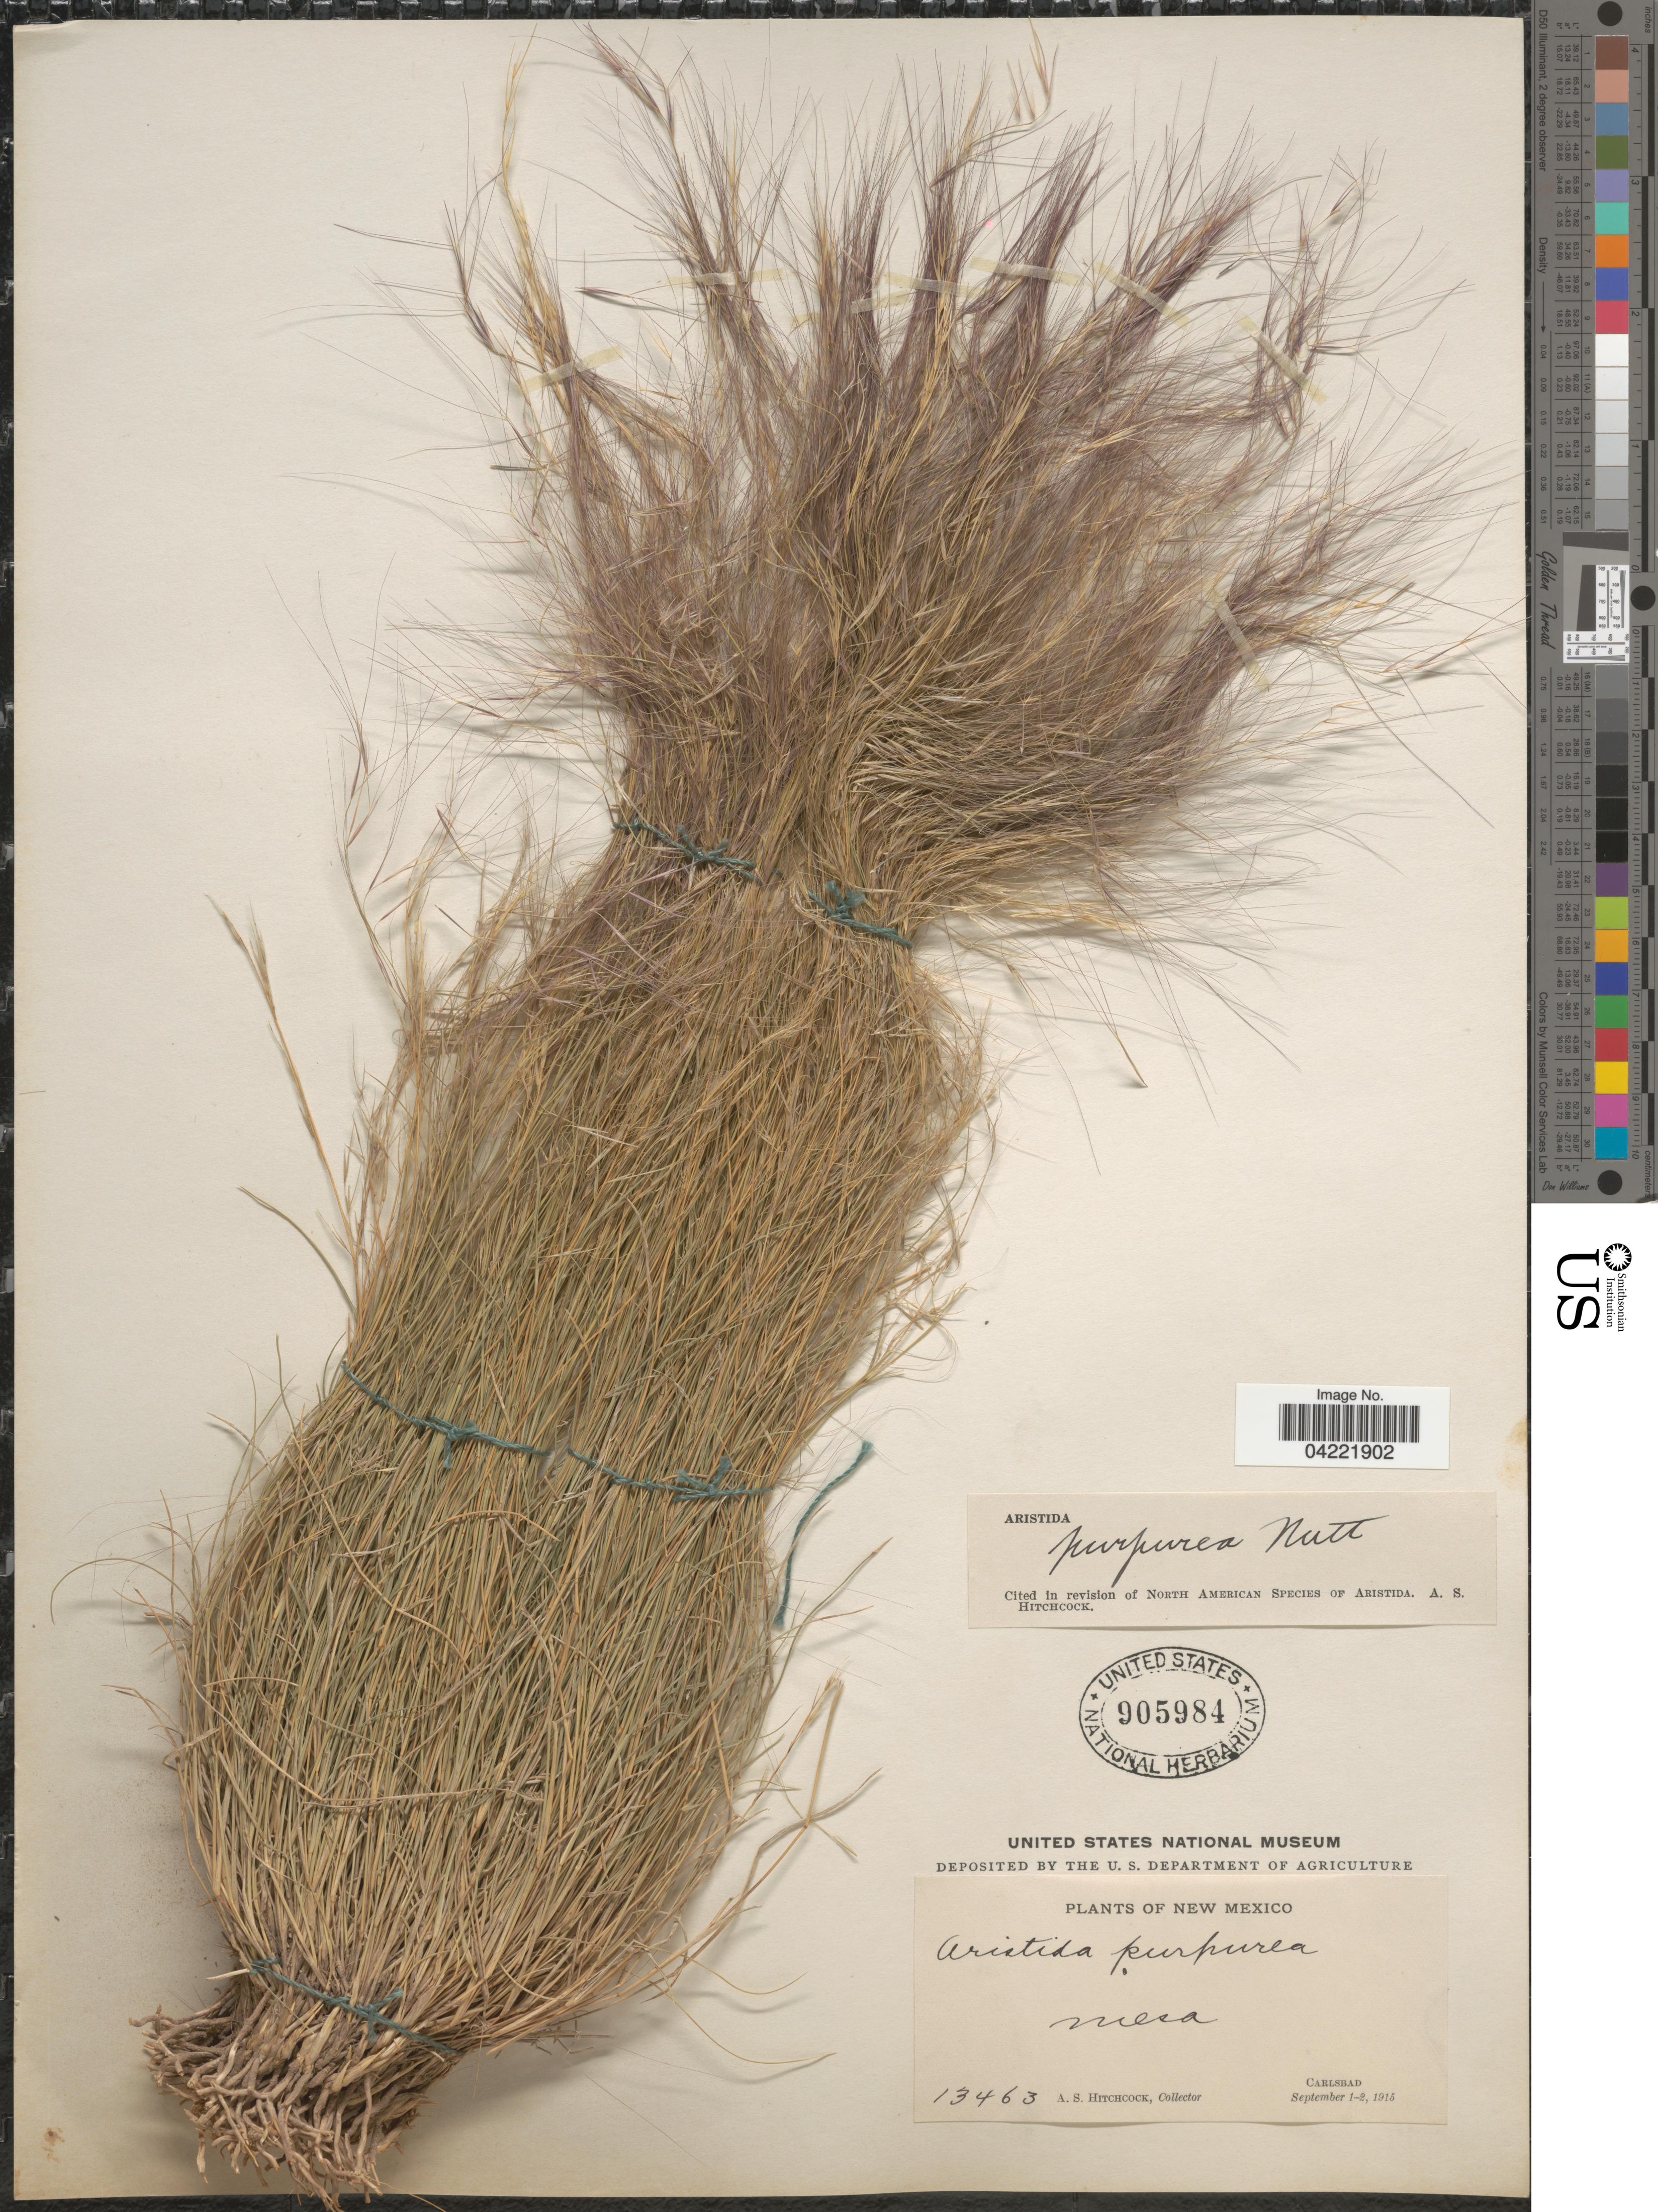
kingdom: Plantae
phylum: Tracheophyta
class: Liliopsida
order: Poales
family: Poaceae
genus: Aristida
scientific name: Aristida purpurea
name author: Nutt.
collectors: A. S. Hitchcock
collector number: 13463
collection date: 1915-09-01/1915-09-02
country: United States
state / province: New Mexico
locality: Mesa. Carlsbad.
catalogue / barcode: US 905984